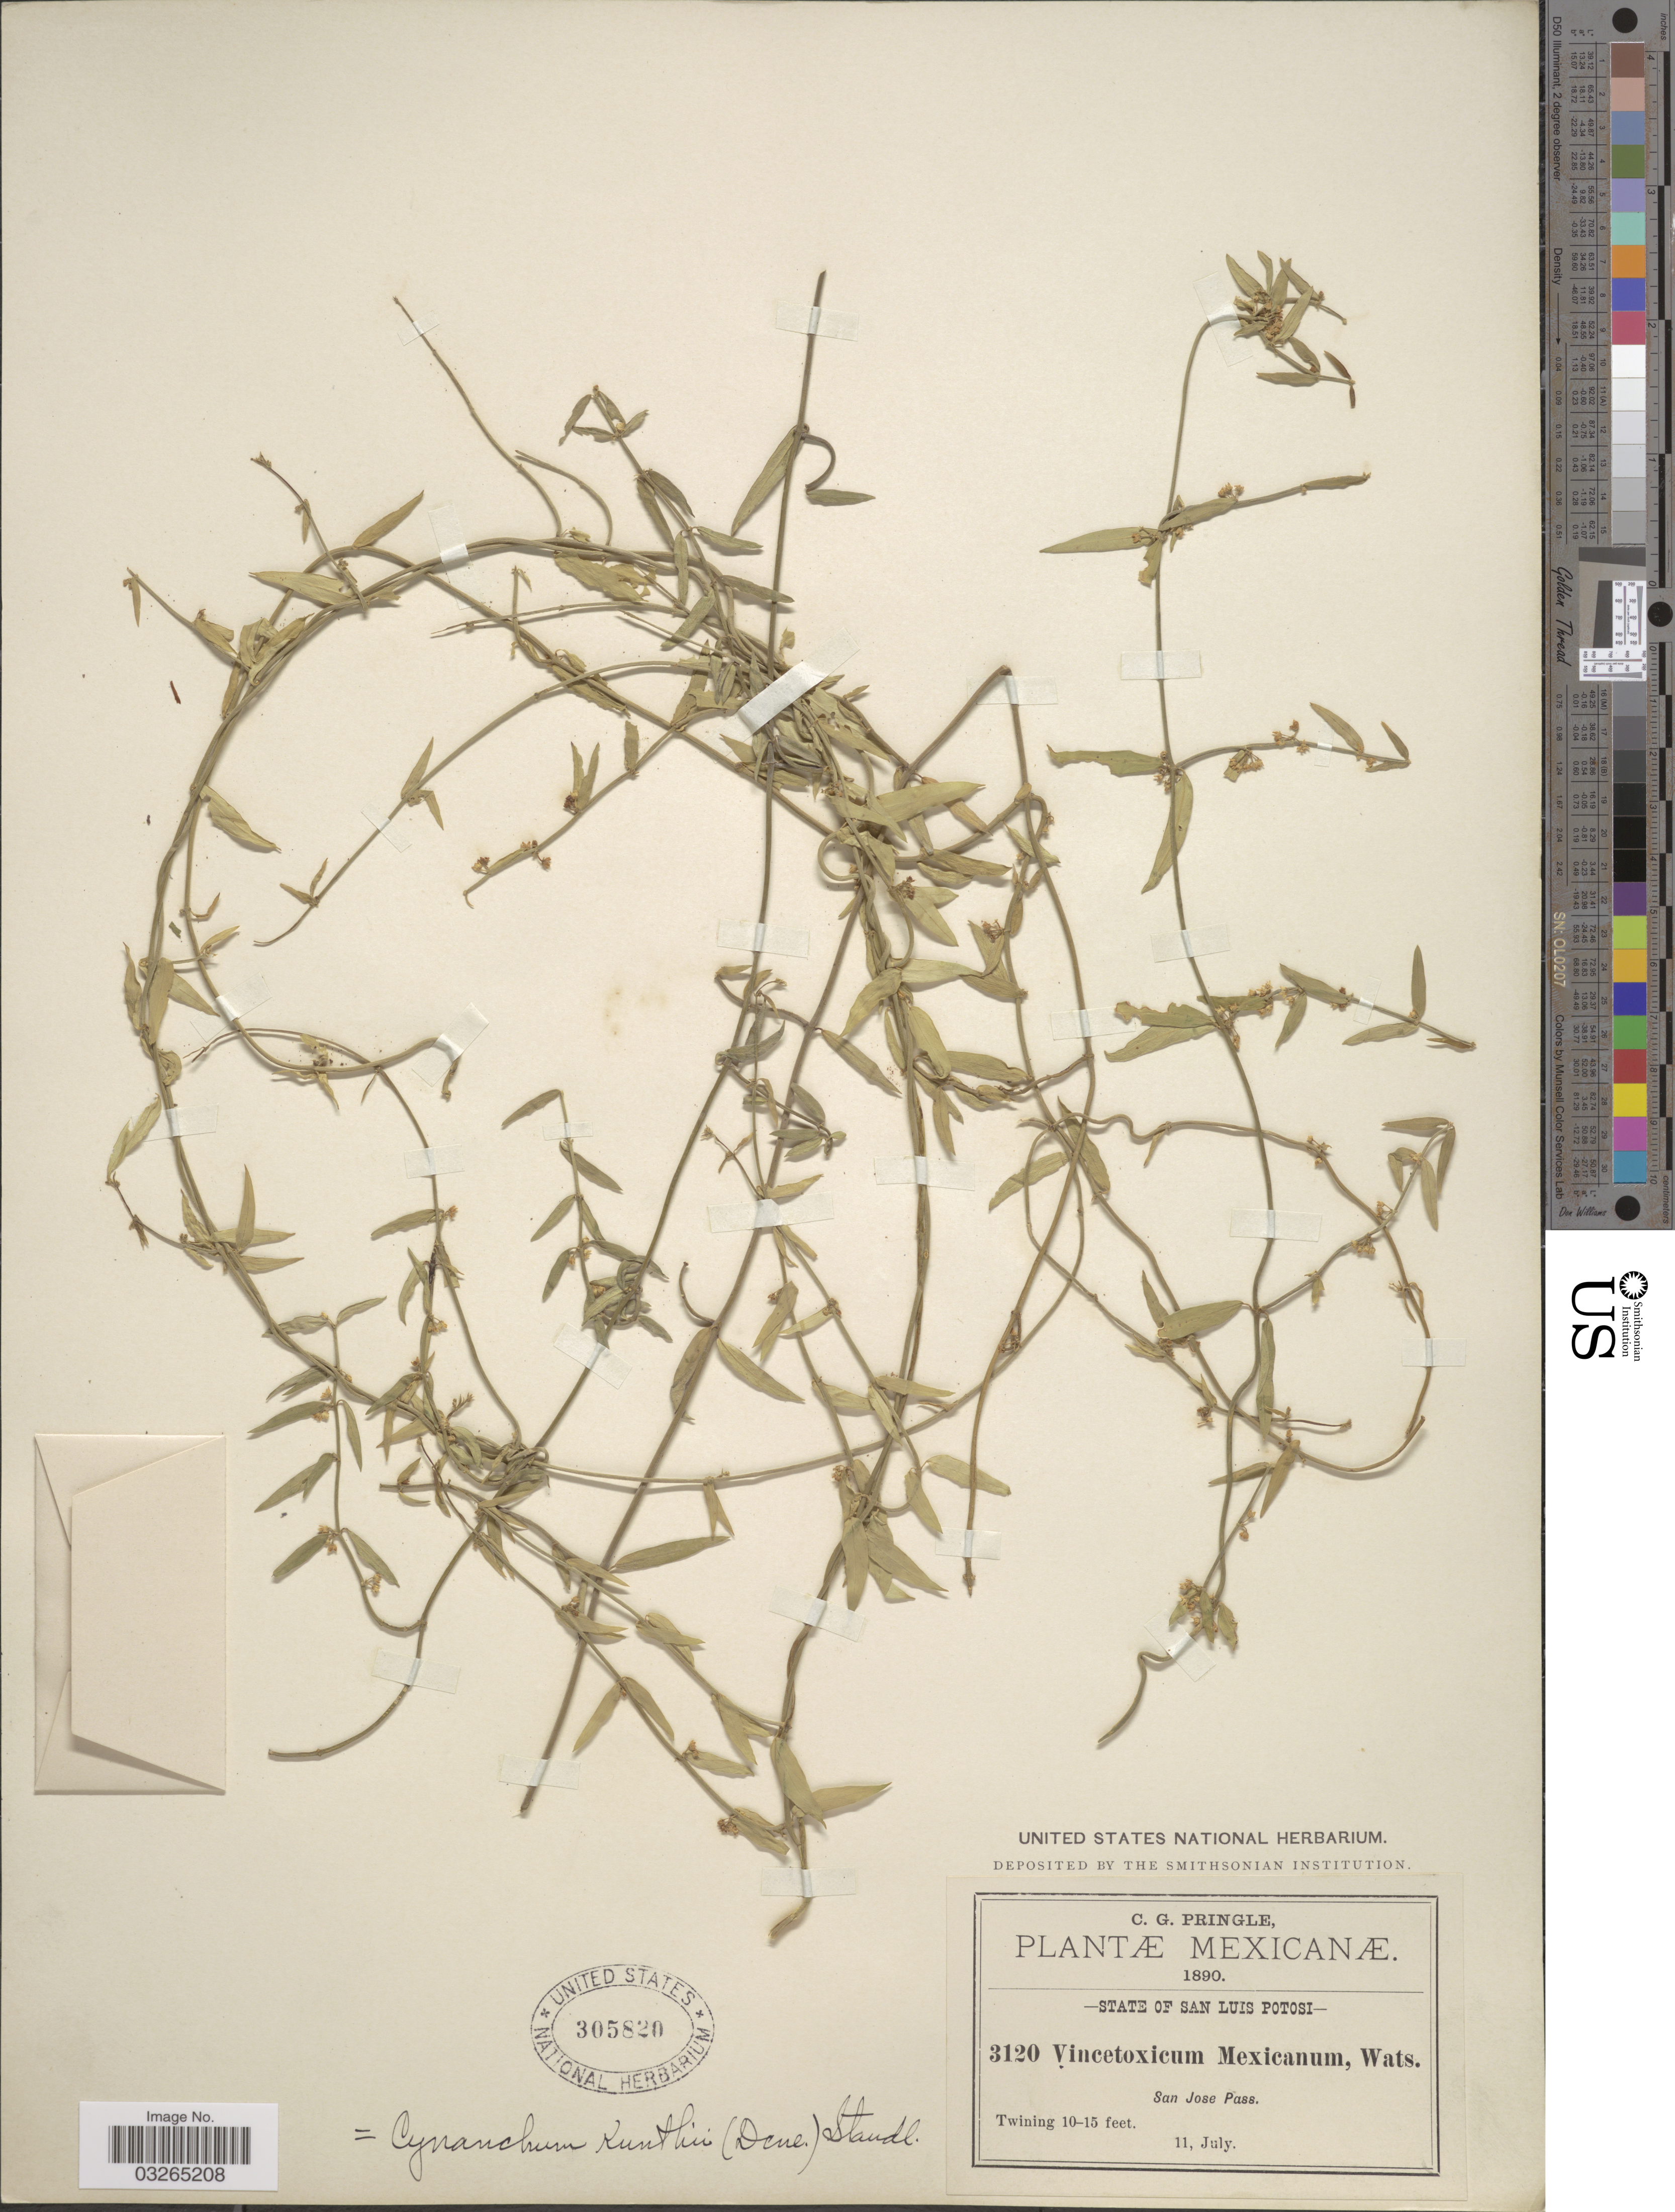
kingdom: Plantae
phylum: Tracheophyta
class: Magnoliopsida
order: Gentianales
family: Apocynaceae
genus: Orthosia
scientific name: Orthosia angustifolia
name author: (Turcz.) Liede & Meve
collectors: C. G. Pringle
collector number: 3120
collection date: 1890-07-11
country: Mexico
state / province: San Luis Potosí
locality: San Jose Pass.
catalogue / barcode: US 305820